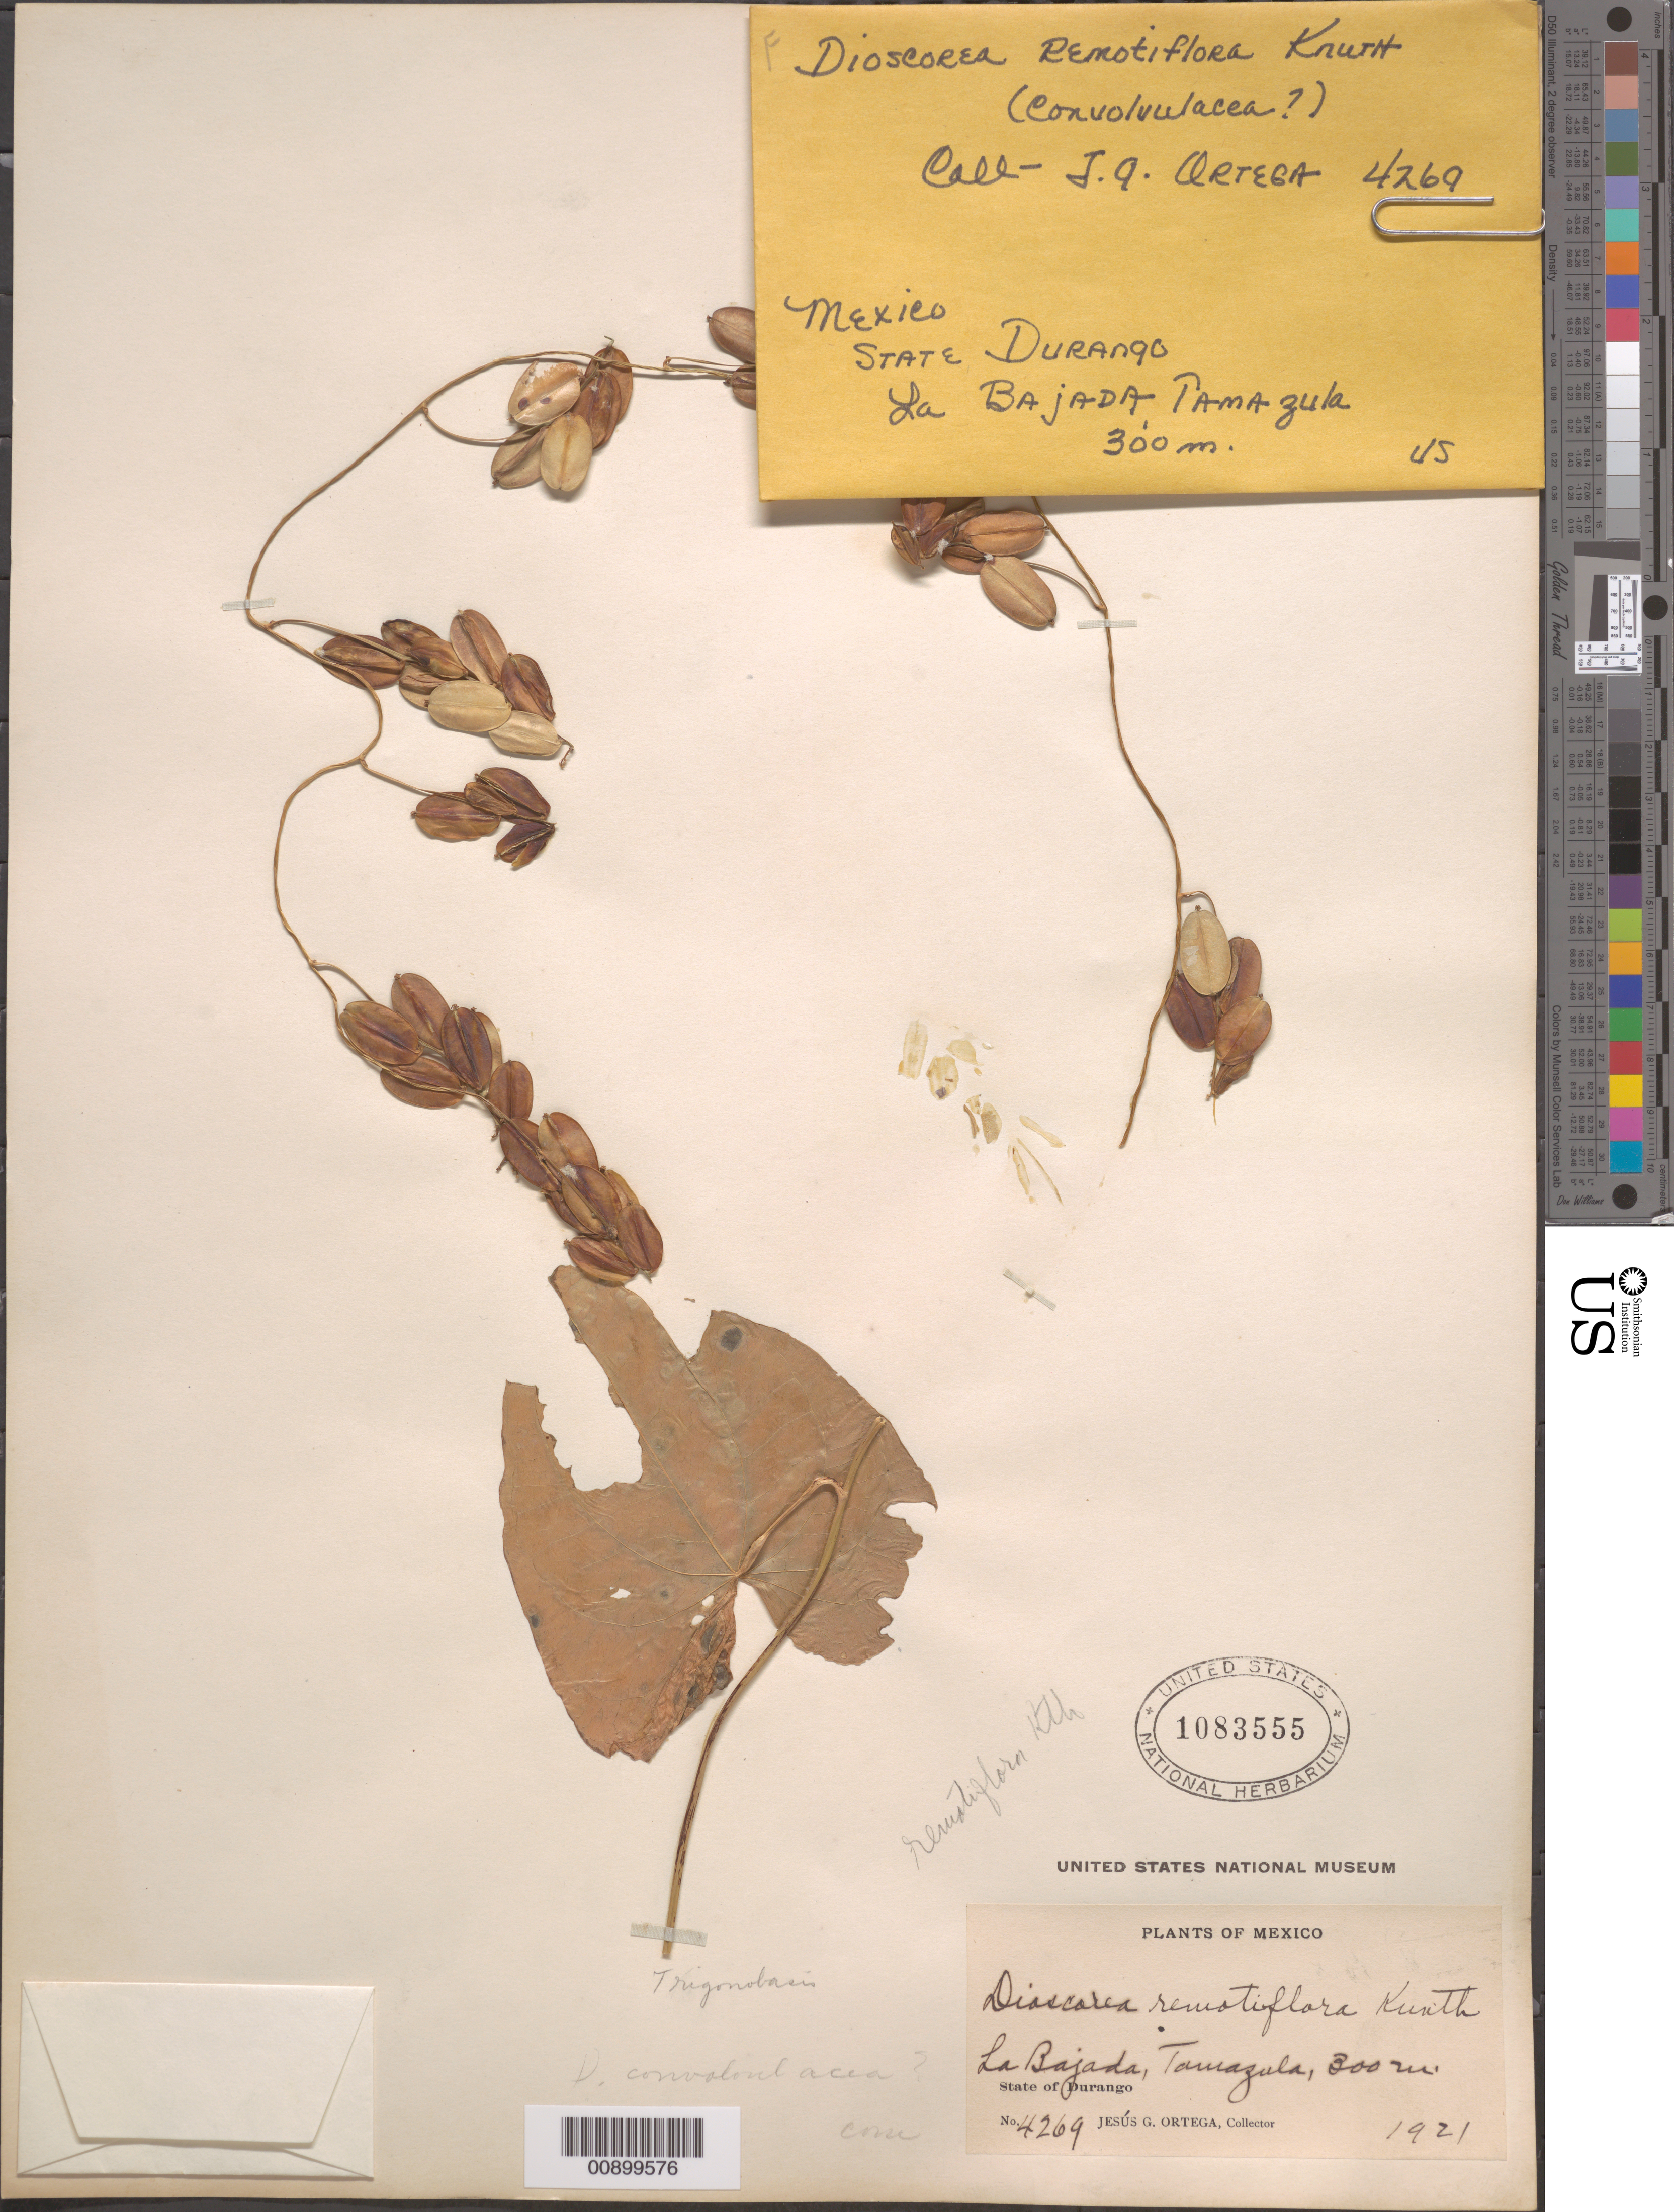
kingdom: Plantae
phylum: Tracheophyta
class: Liliopsida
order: Dioscoreales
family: Dioscoreaceae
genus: Dioscorea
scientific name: Dioscorea convolvulacea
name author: Schltdl. & Cham.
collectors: J. Ortega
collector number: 4269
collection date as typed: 1921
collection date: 1921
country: Mexico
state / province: Durango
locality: La Bajada, Tamazula, State of Durango.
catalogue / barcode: US 1083555